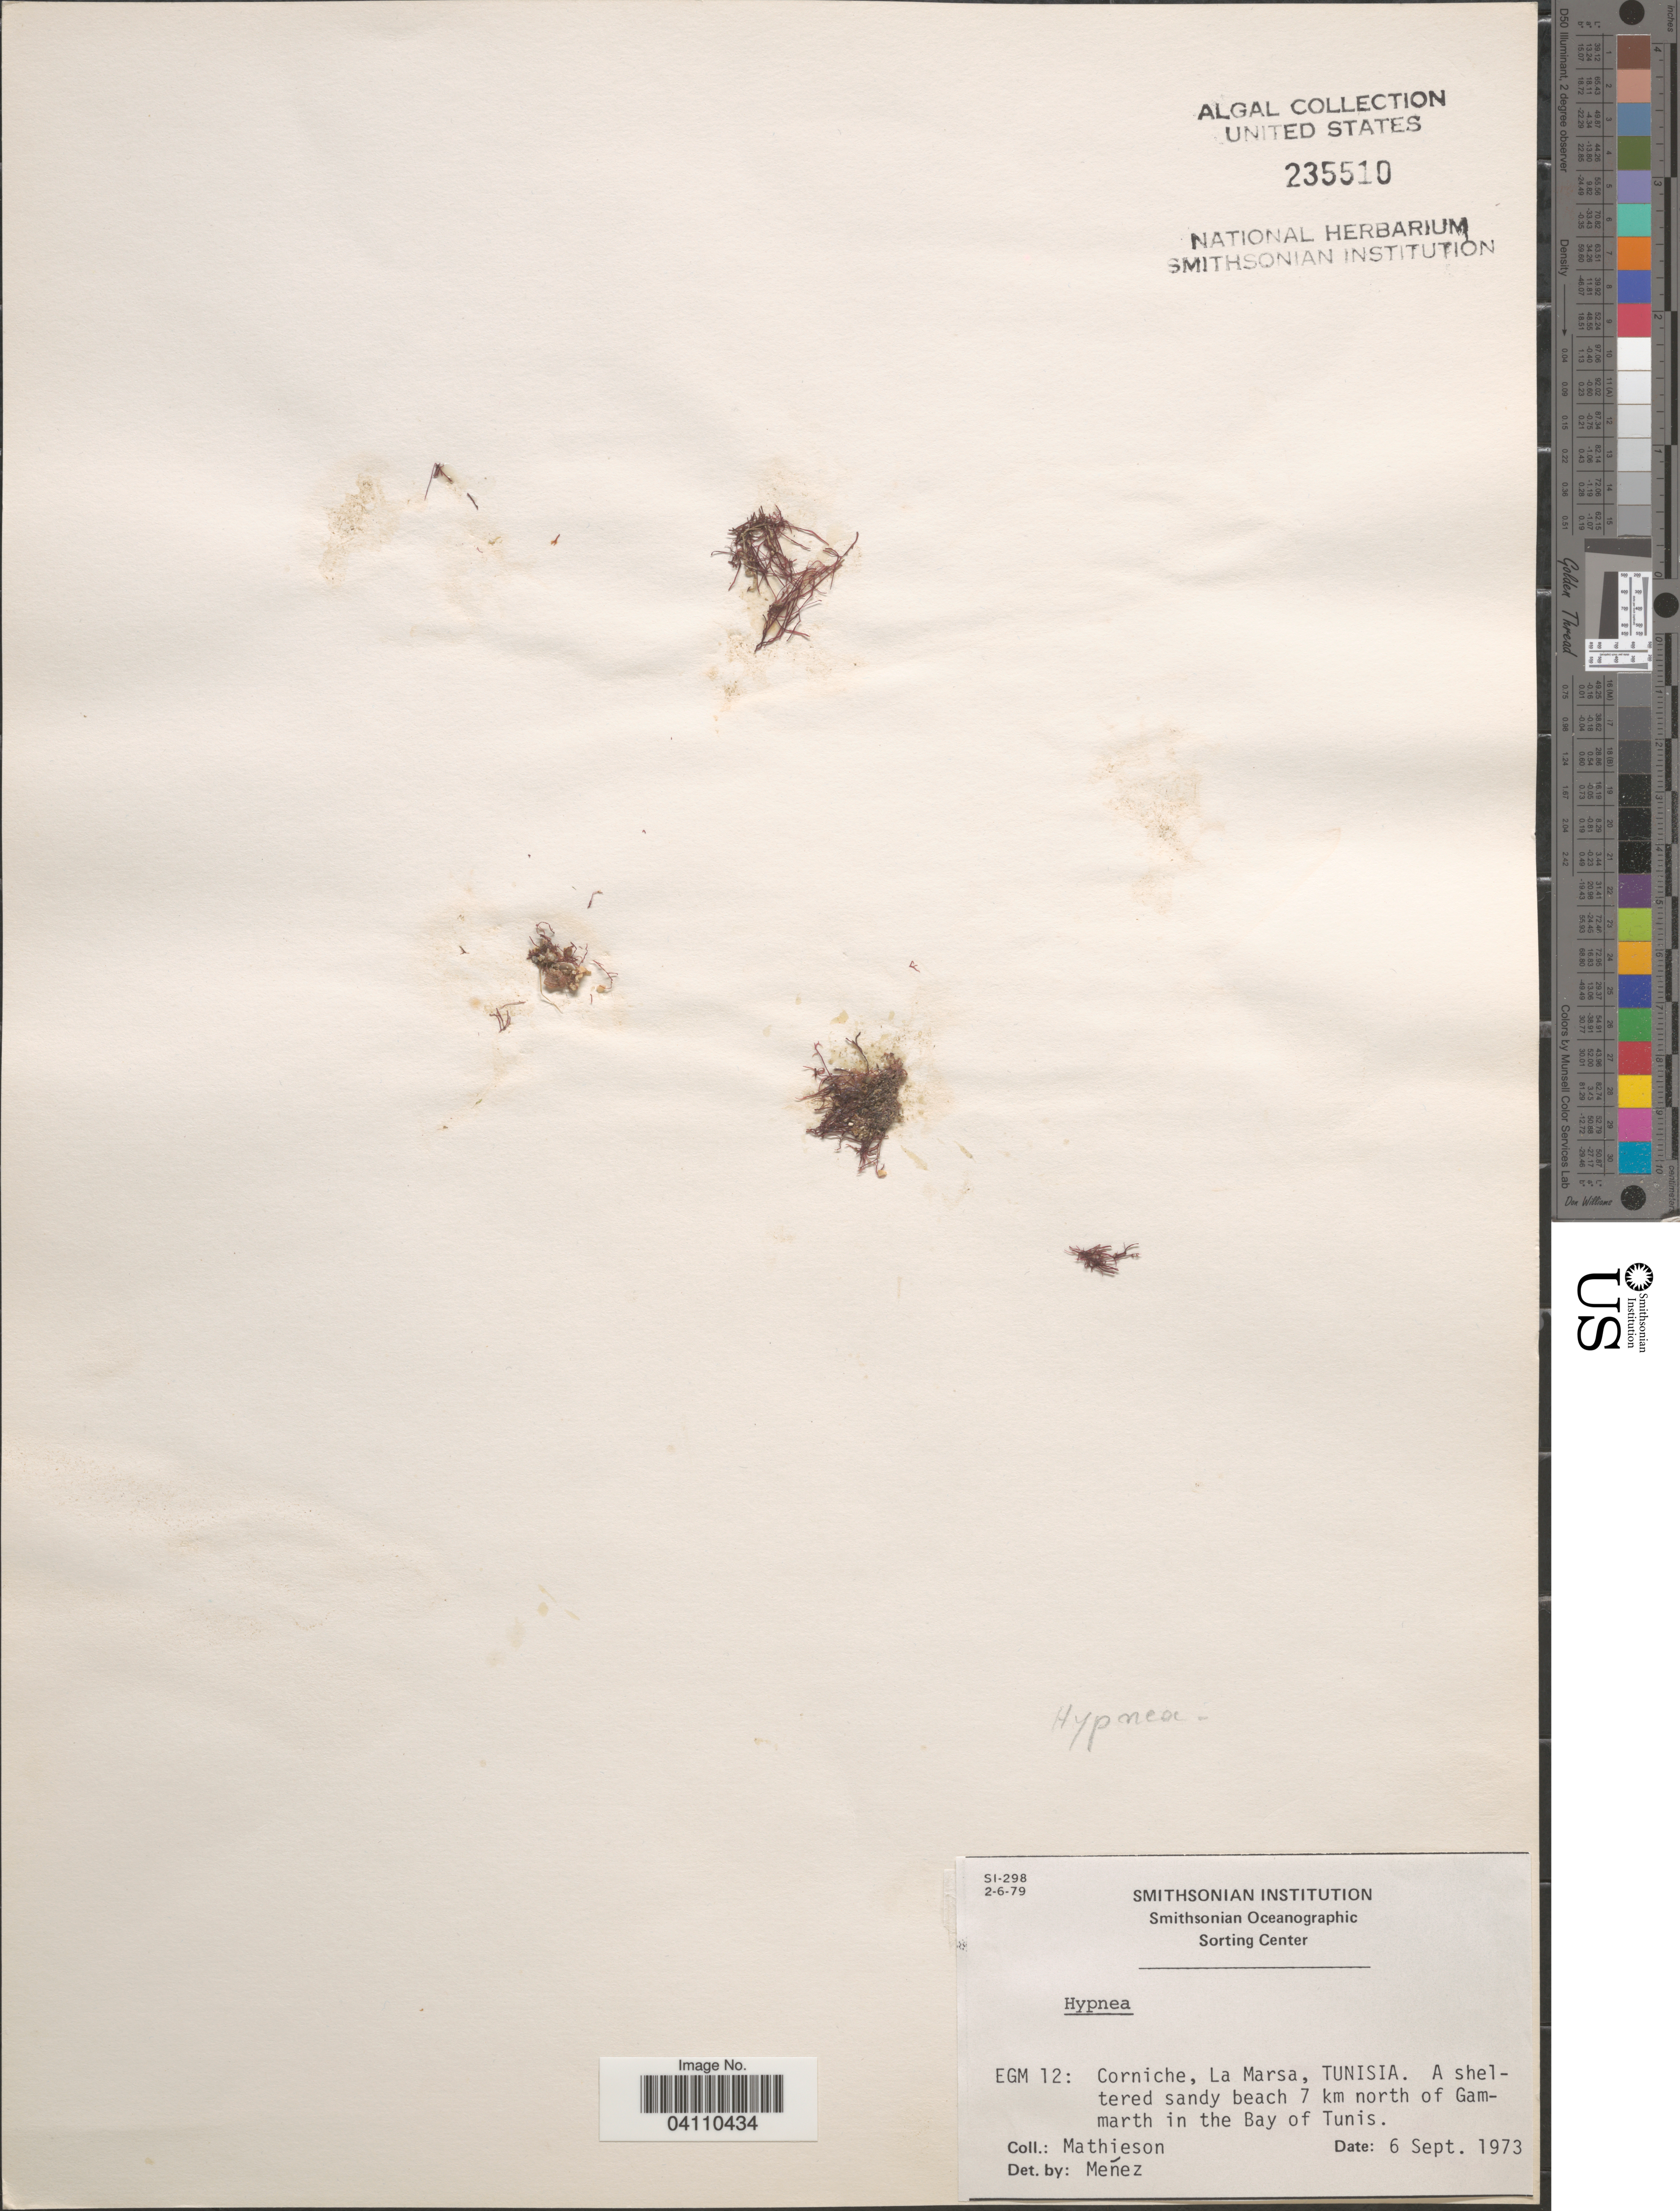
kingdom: Plantae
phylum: Rhodophyta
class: Florideophyceae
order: Gigartinales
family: Cystocloniaceae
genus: Hypnea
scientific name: Hypnea sp.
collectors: Mathieson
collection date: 1973-09-06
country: Tunisia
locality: EGM 12: Corniche, La Marsa, Tunisia. A sheltered sandy beach 7 km north of Gammarth in the Bay of Tunis.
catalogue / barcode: US 235510